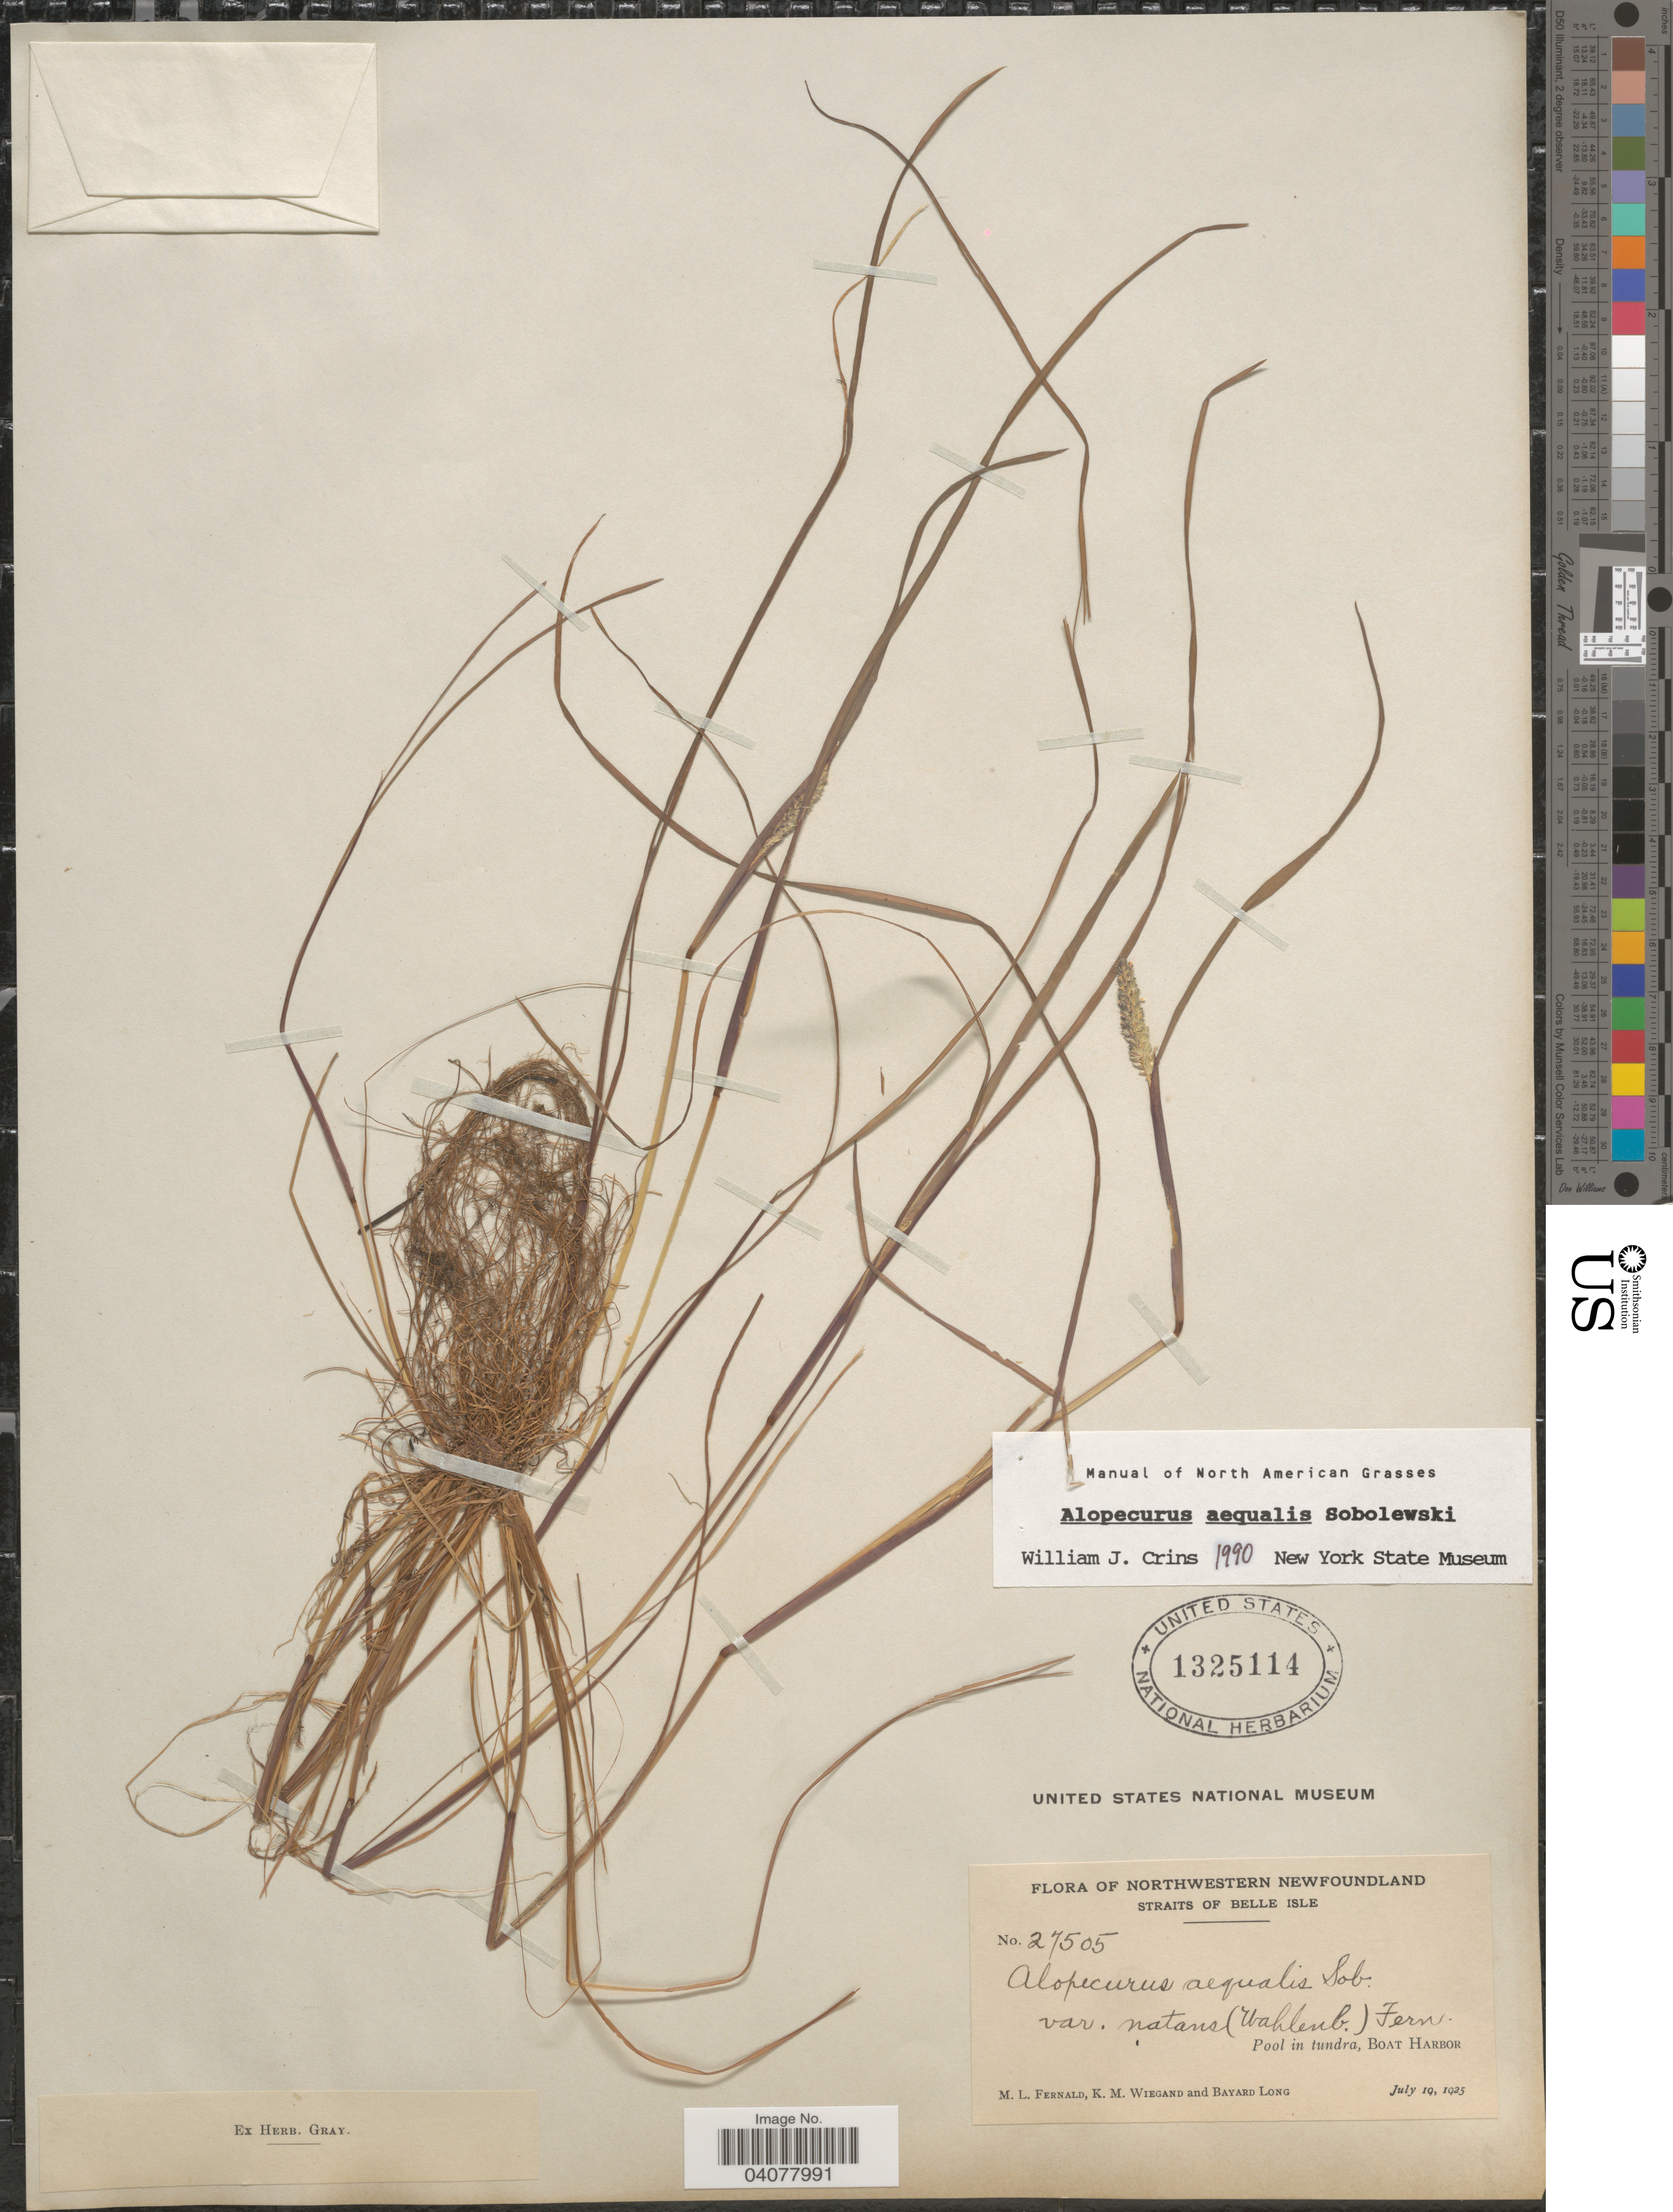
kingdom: Plantae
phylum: Tracheophyta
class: Liliopsida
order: Poales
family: Poaceae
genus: Alopecurus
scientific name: Alopecurus aequalis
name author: Sobol.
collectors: M. L. Fernald, K. M. Wiegand & B. Long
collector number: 27505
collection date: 1925-07-19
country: Canada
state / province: Newfoundland and Labrador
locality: Northwestern Newfoundland. Straits of Belle Isle. Pool in tundra, Boat Harbor.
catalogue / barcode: US 1325114